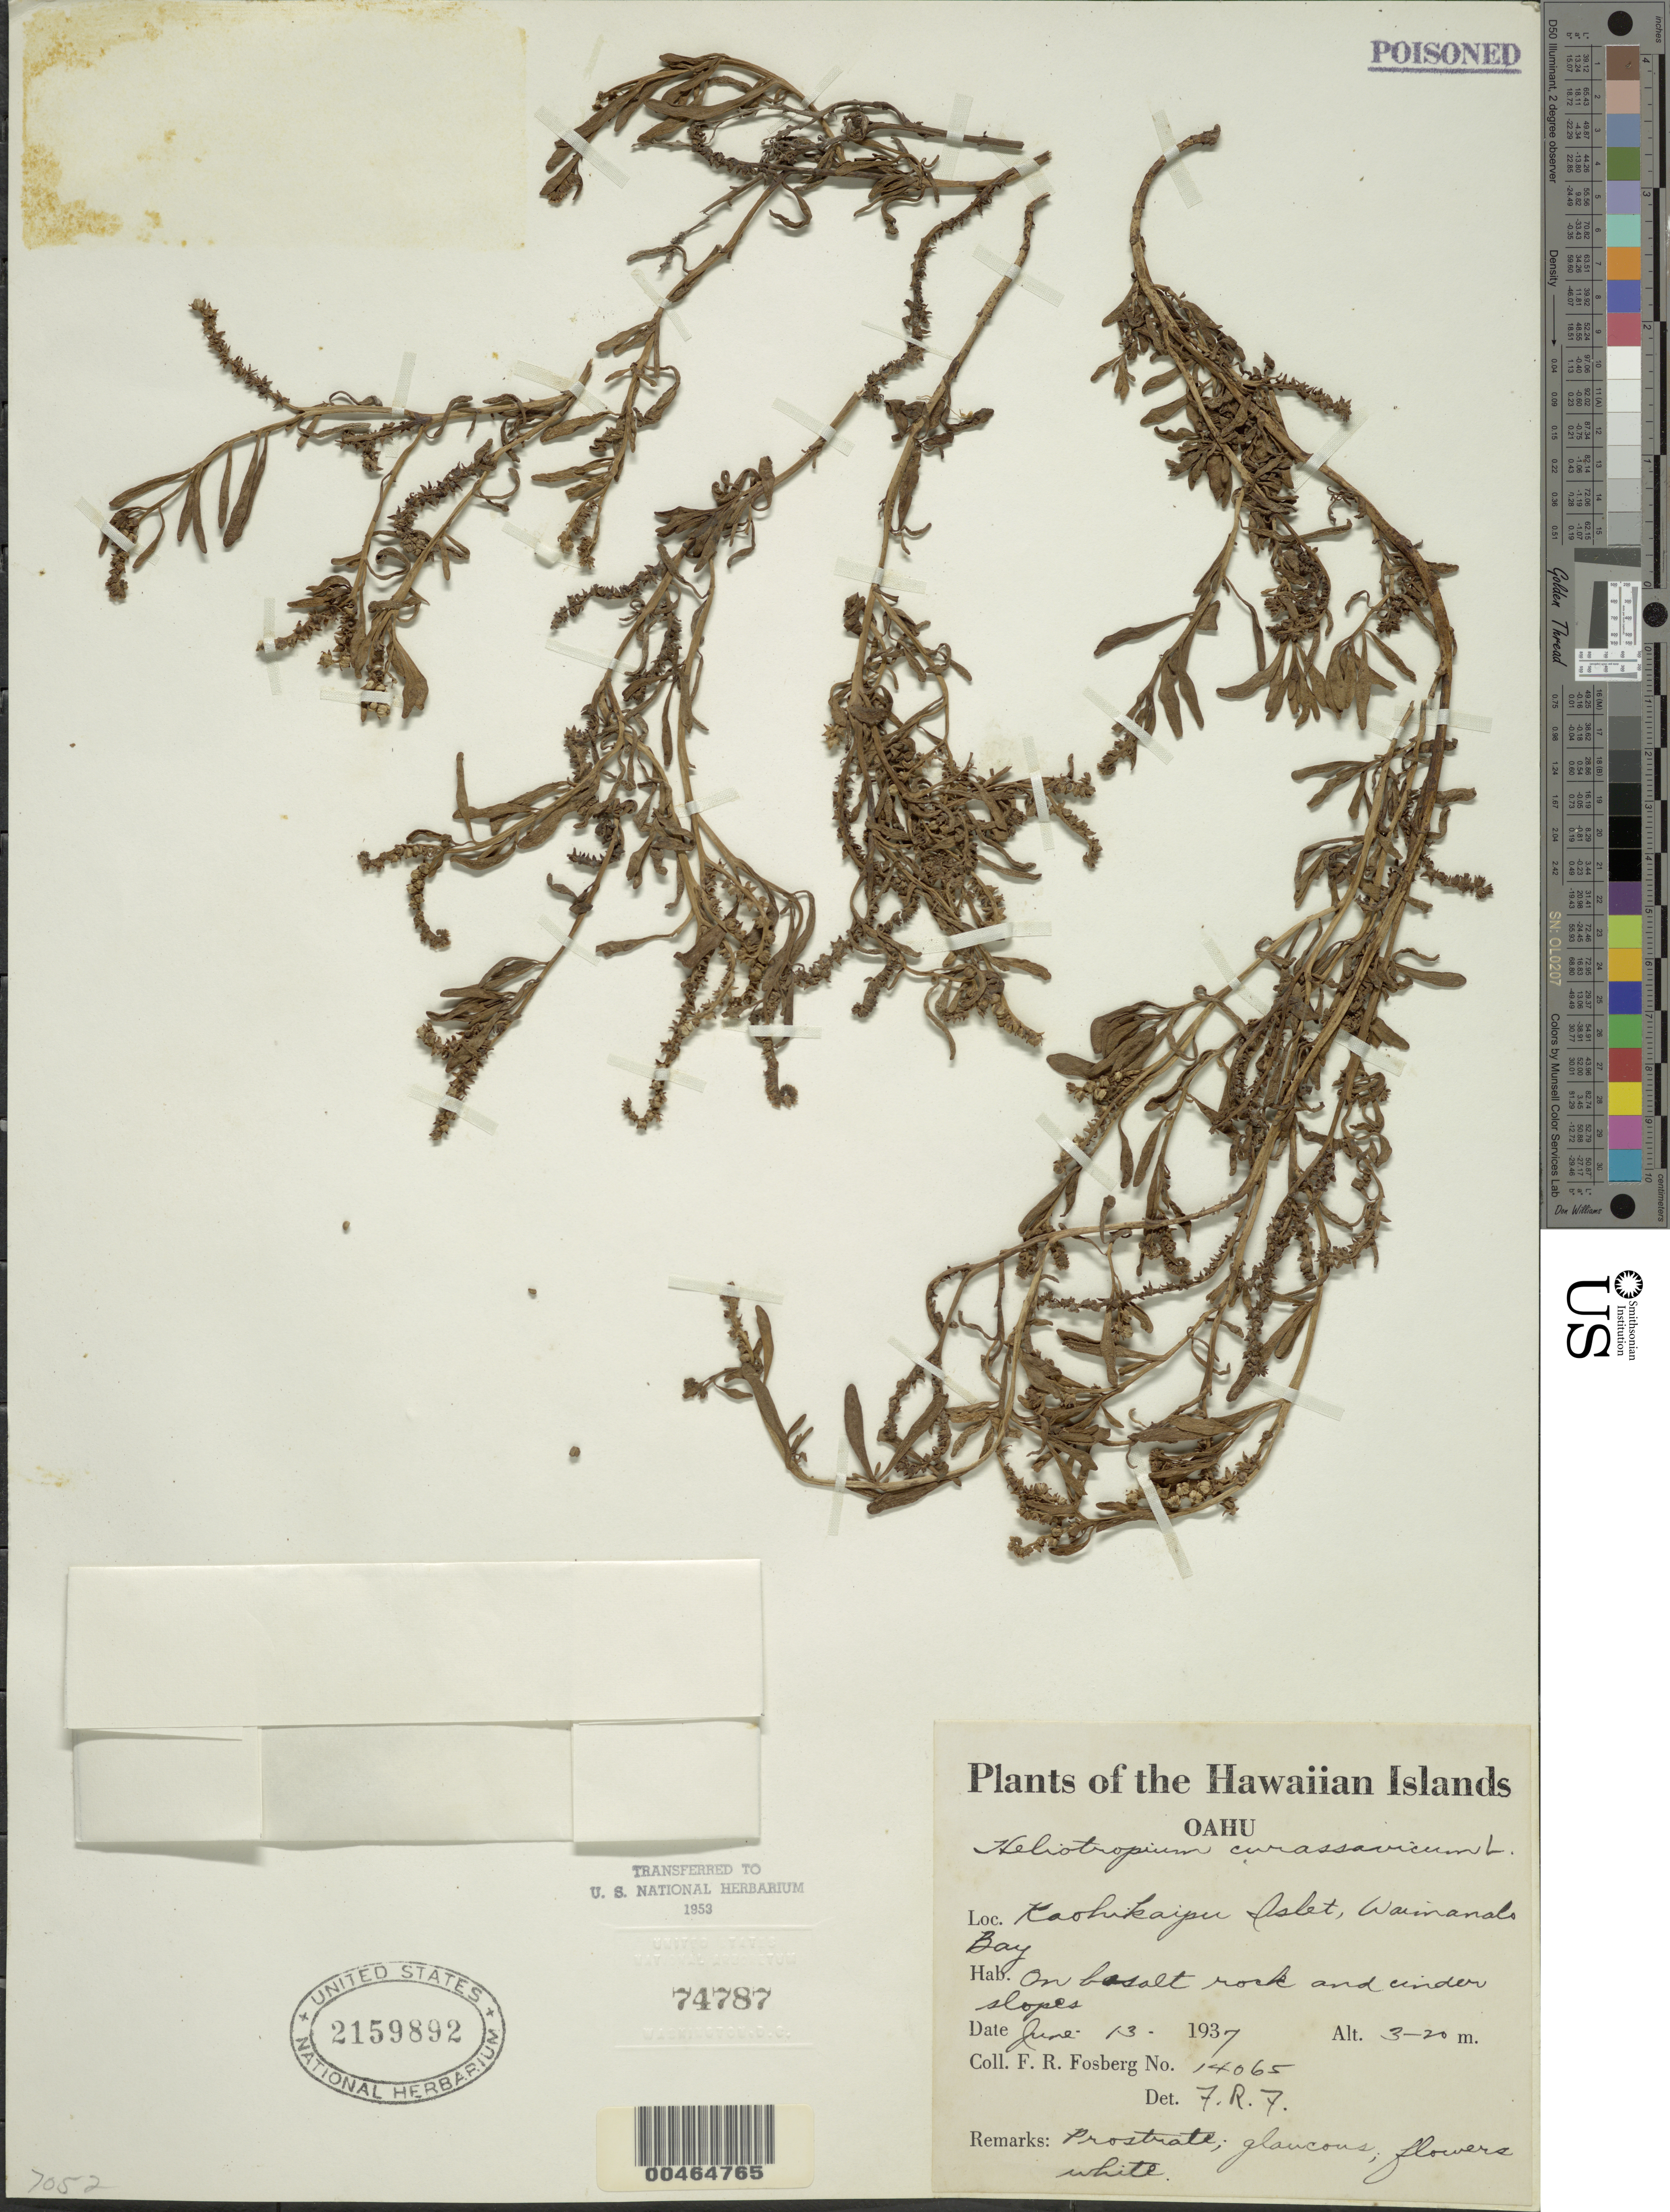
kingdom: Plantae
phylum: Tracheophyta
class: Magnoliopsida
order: Boraginales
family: Heliotropiaceae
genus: Heliotropium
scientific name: Heliotropium curassavicum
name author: L.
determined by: Fosberg, F. R.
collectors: F. R. Fosberg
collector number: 14065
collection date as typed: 13 Jun 1937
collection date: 1937-06-13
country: United States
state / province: Hawaii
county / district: Kauai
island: Kaua'i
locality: Kaohikaipu Islet, Waimanalo Bay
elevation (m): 3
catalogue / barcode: US 2159892